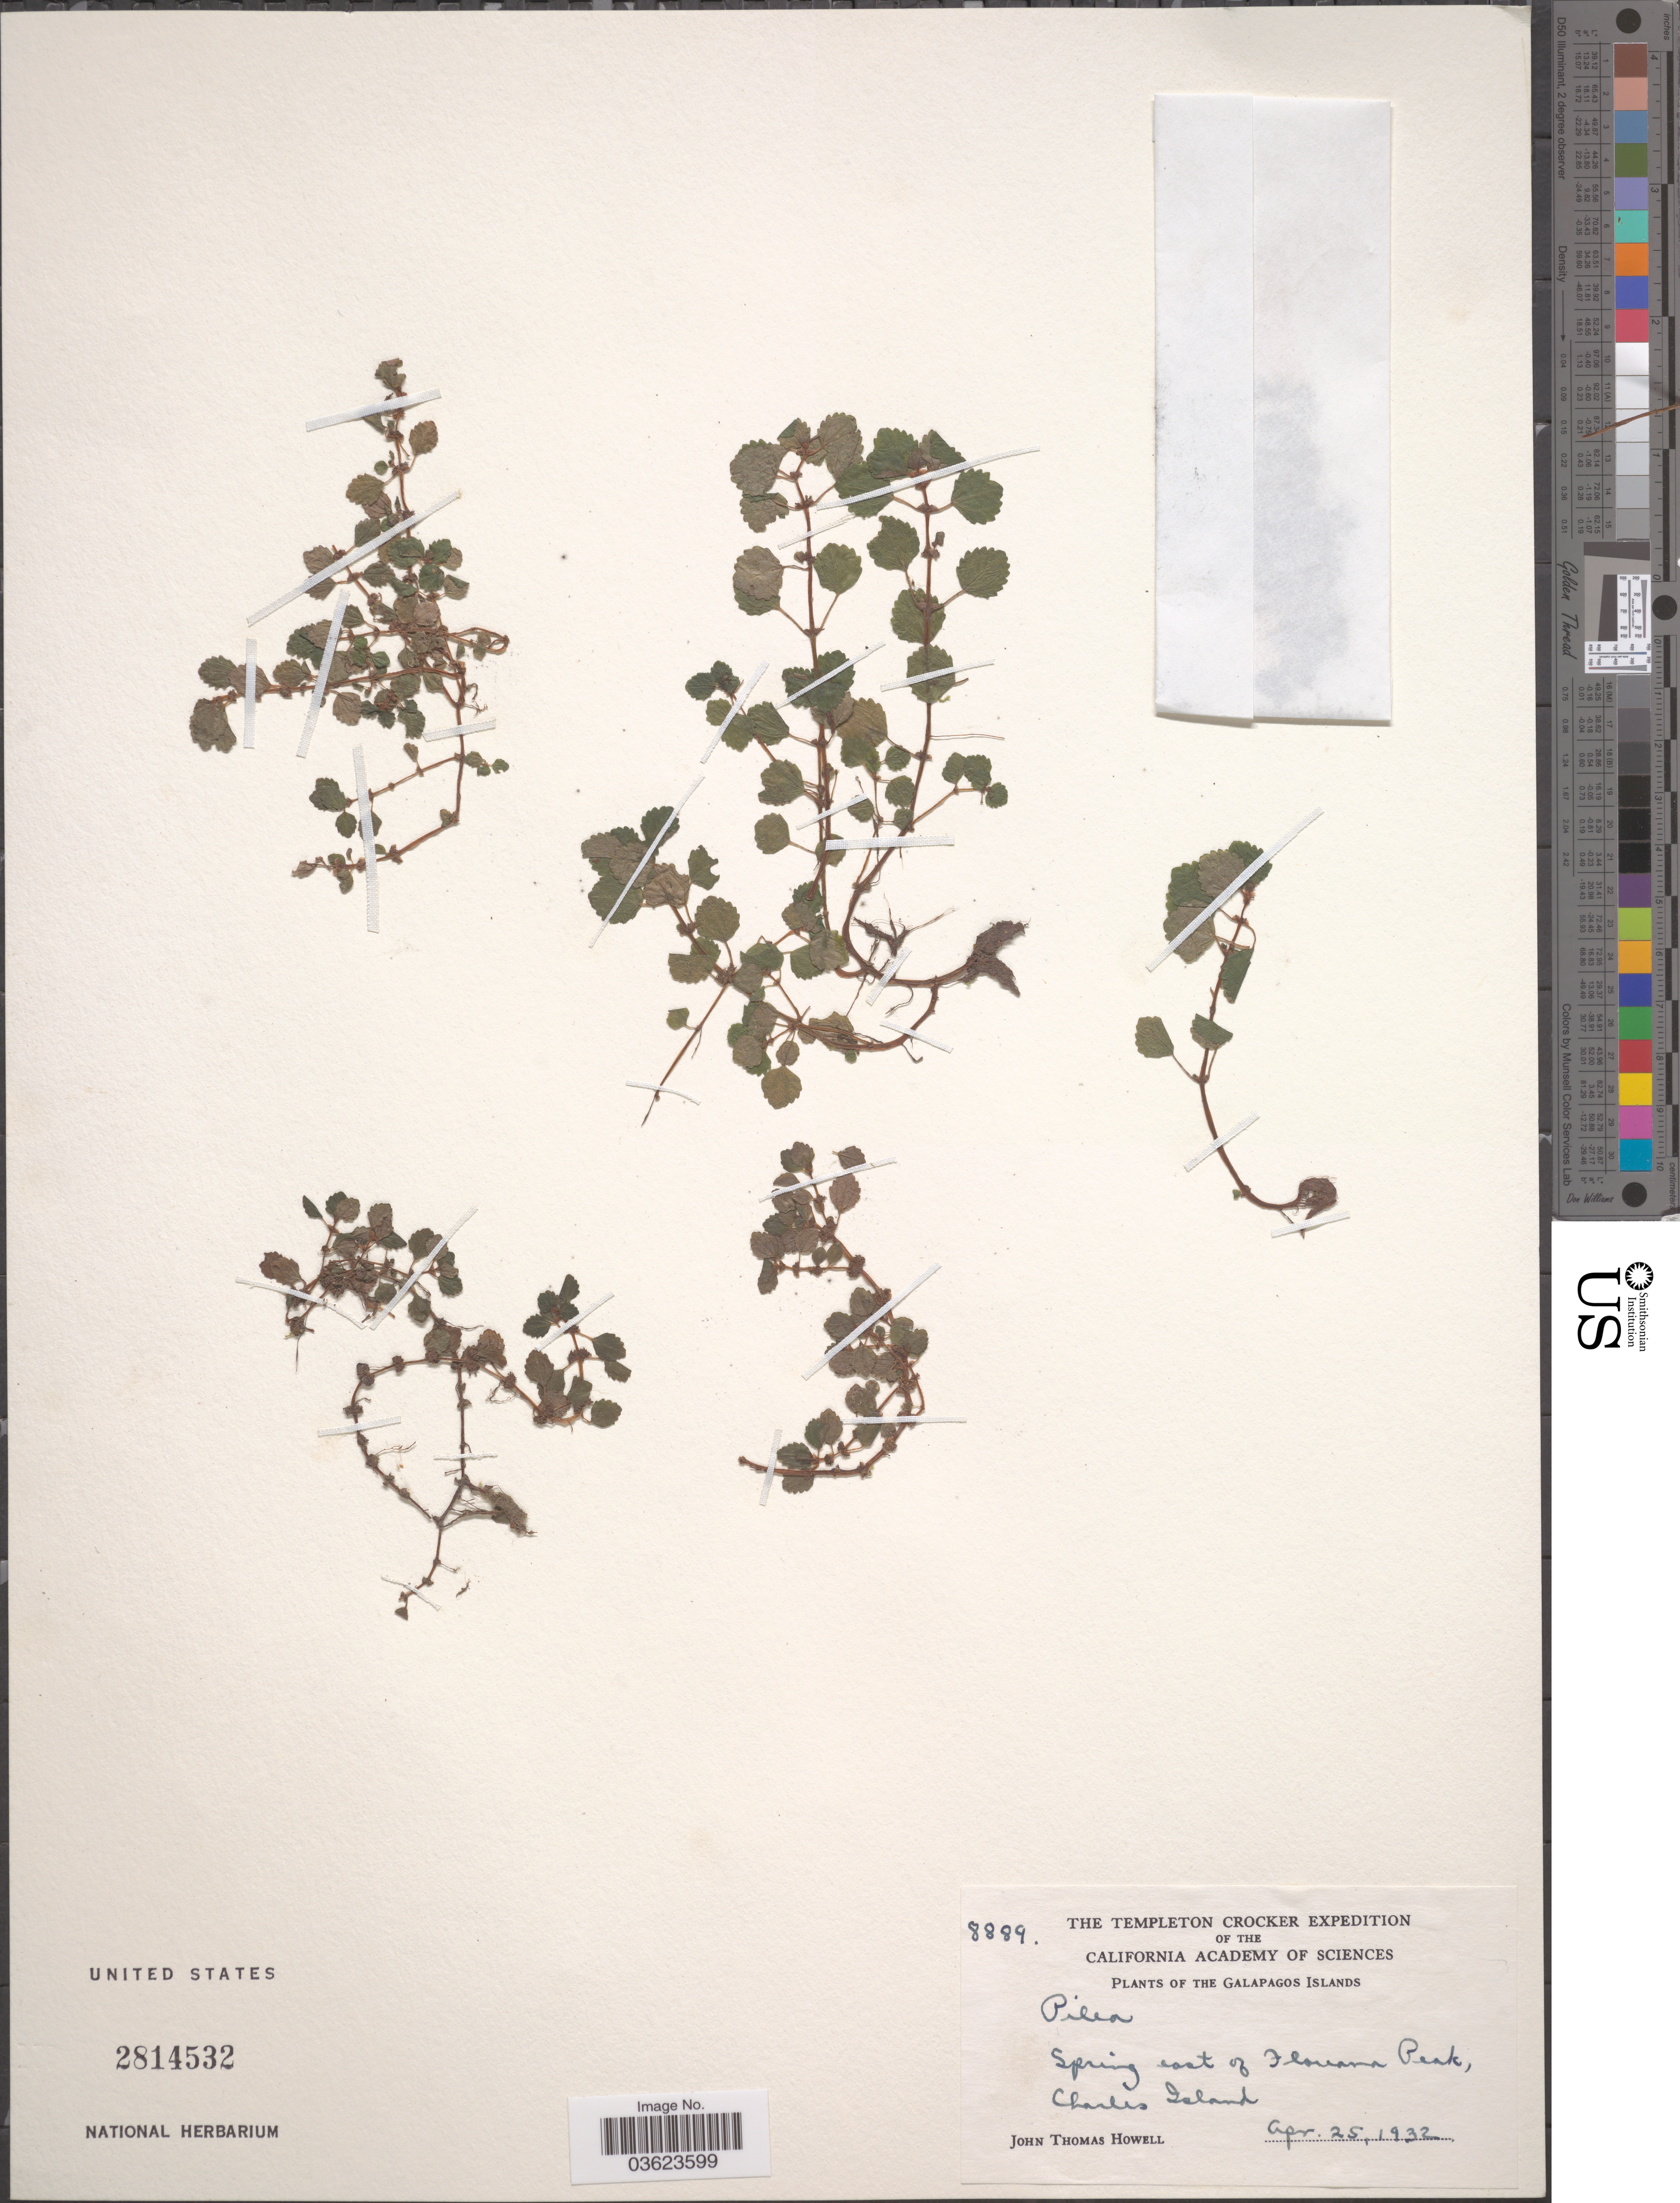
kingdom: Plantae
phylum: Tracheophyta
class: Magnoliopsida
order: Rosales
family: Urticaceae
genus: Pilea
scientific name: Pilea sp.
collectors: J. T. Howell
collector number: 8889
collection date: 1932-04-25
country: Ecuador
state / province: Colón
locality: The Galapagos Islands. Spring east of Floreana Peak, Charles Island.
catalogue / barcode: US 2814532